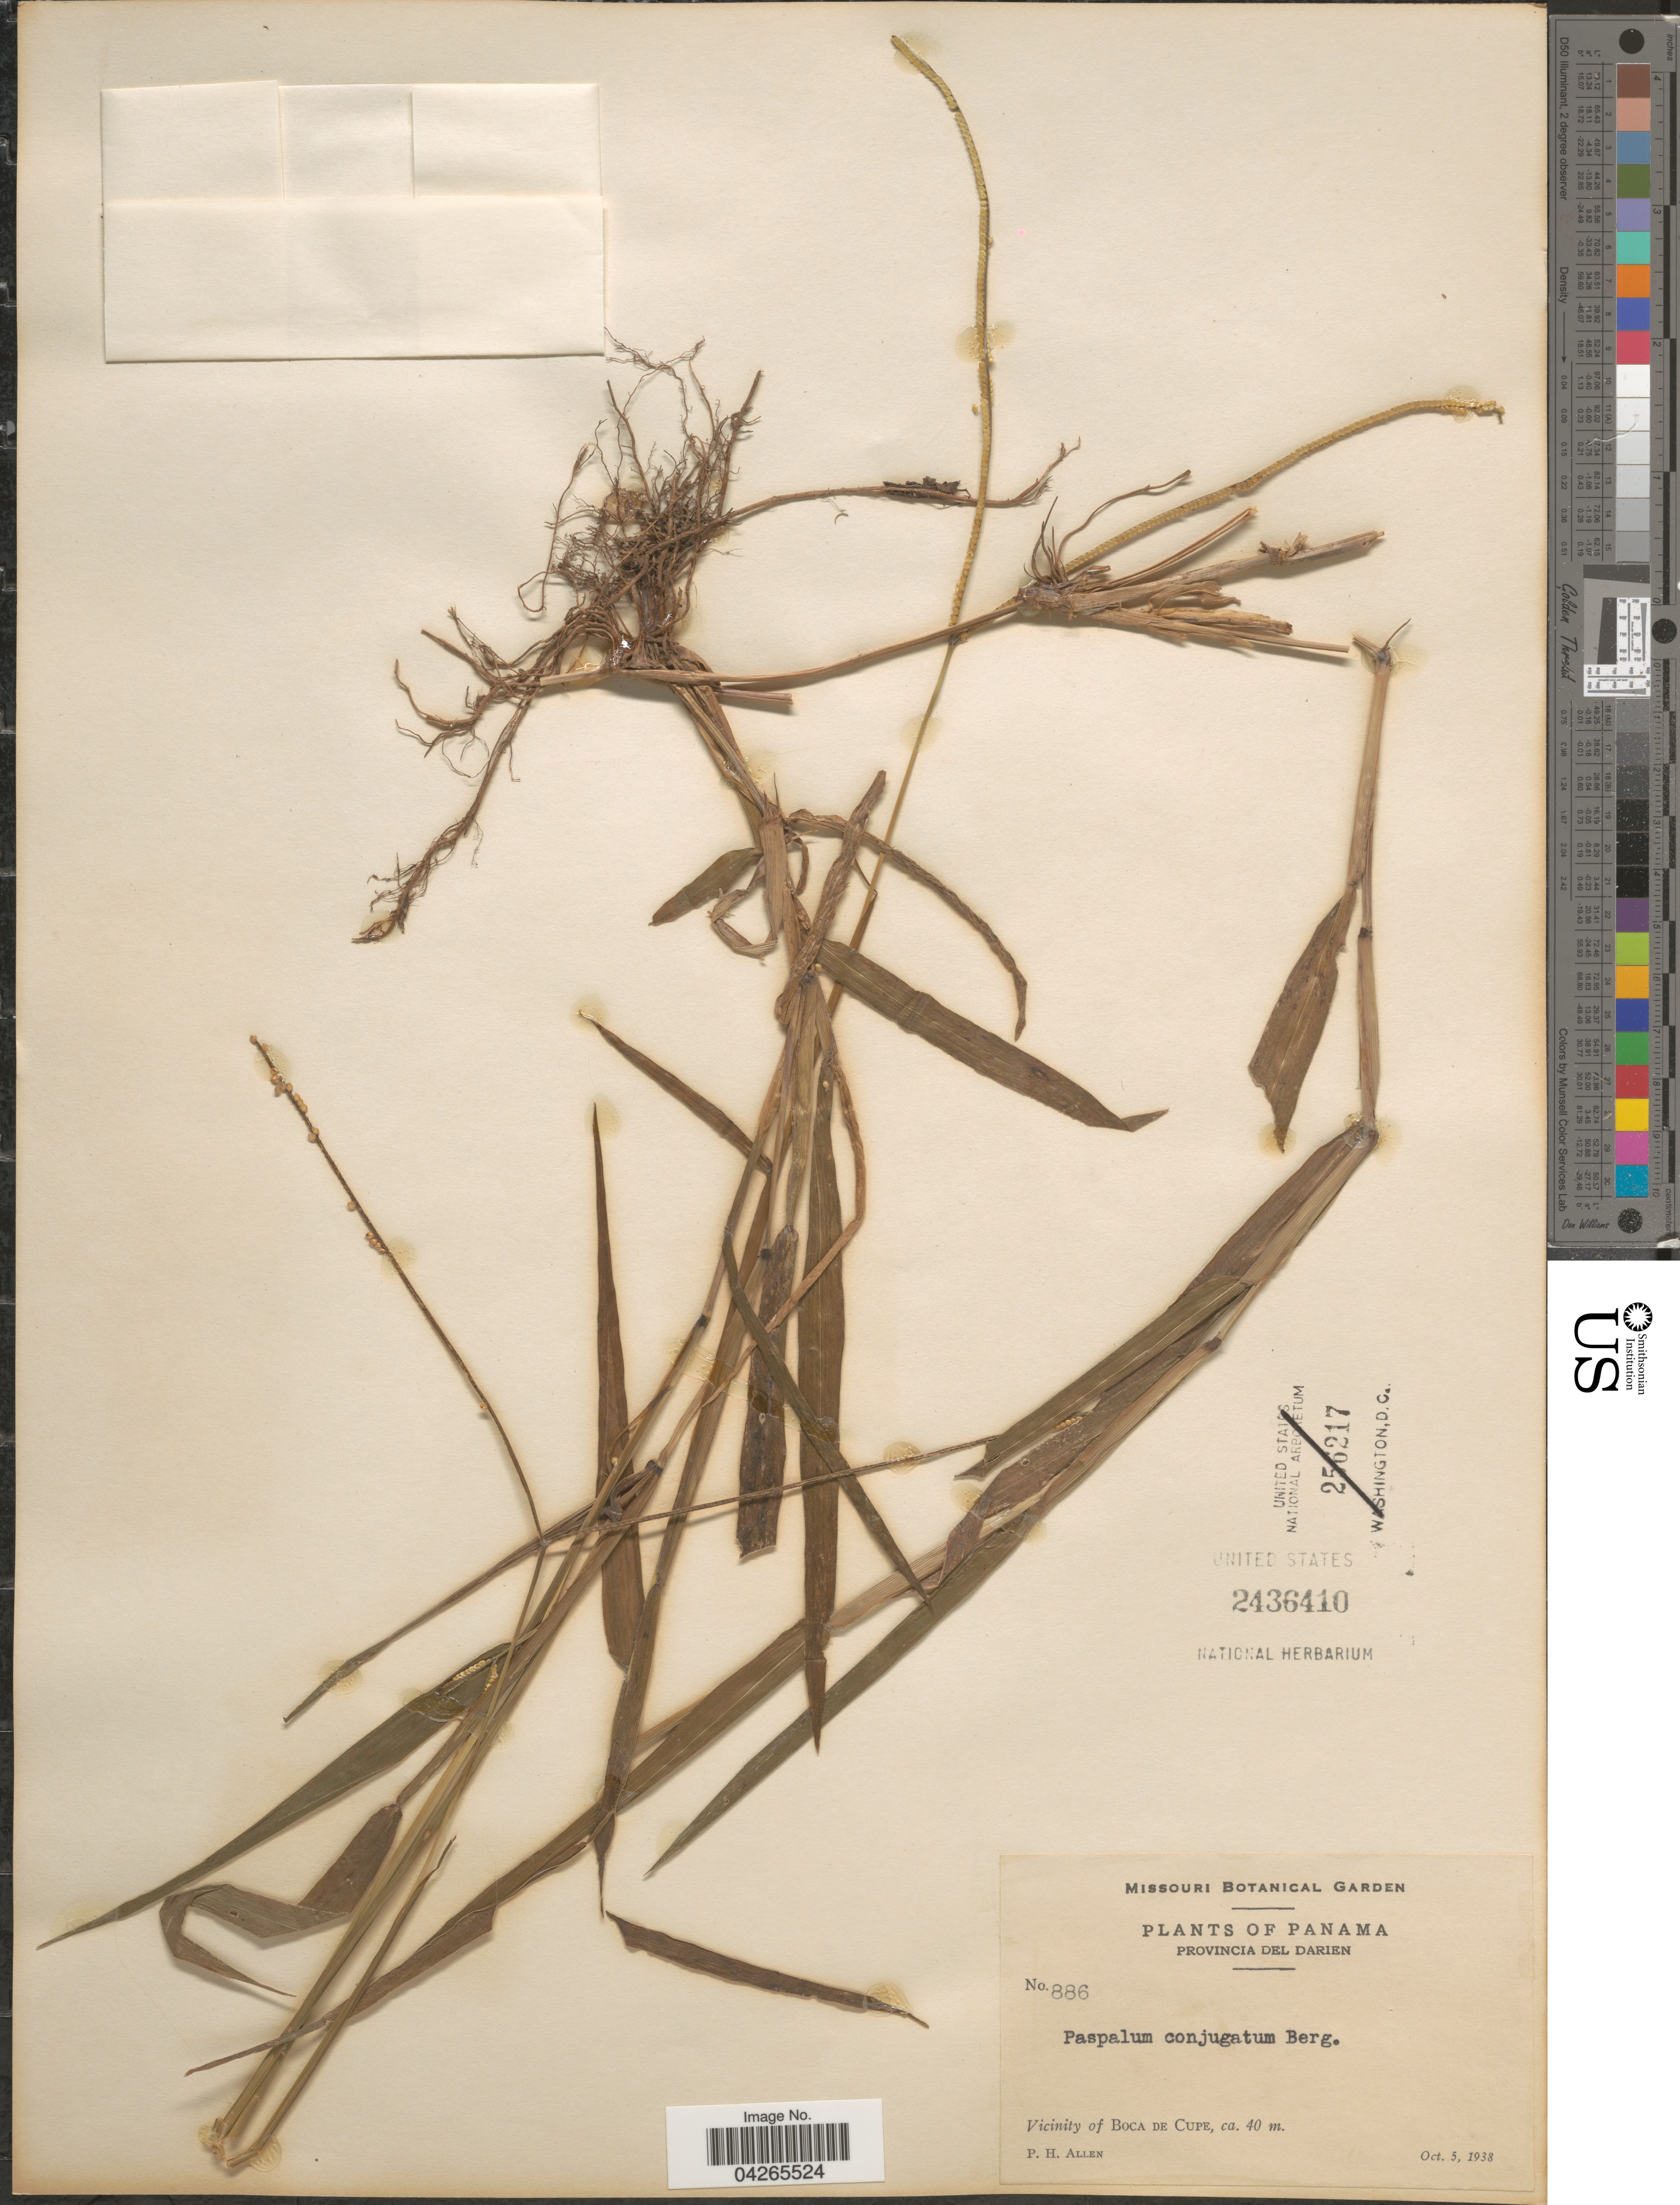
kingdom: Plantae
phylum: Tracheophyta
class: Liliopsida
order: Poales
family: Poaceae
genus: Paspalum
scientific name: Paspalum conjugatum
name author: P.J. Bergius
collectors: P. H. Allen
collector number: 886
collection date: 1938-10-05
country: Panama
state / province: Darien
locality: Vicinity of Boca de Cupe.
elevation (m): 40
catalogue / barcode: US 2436410